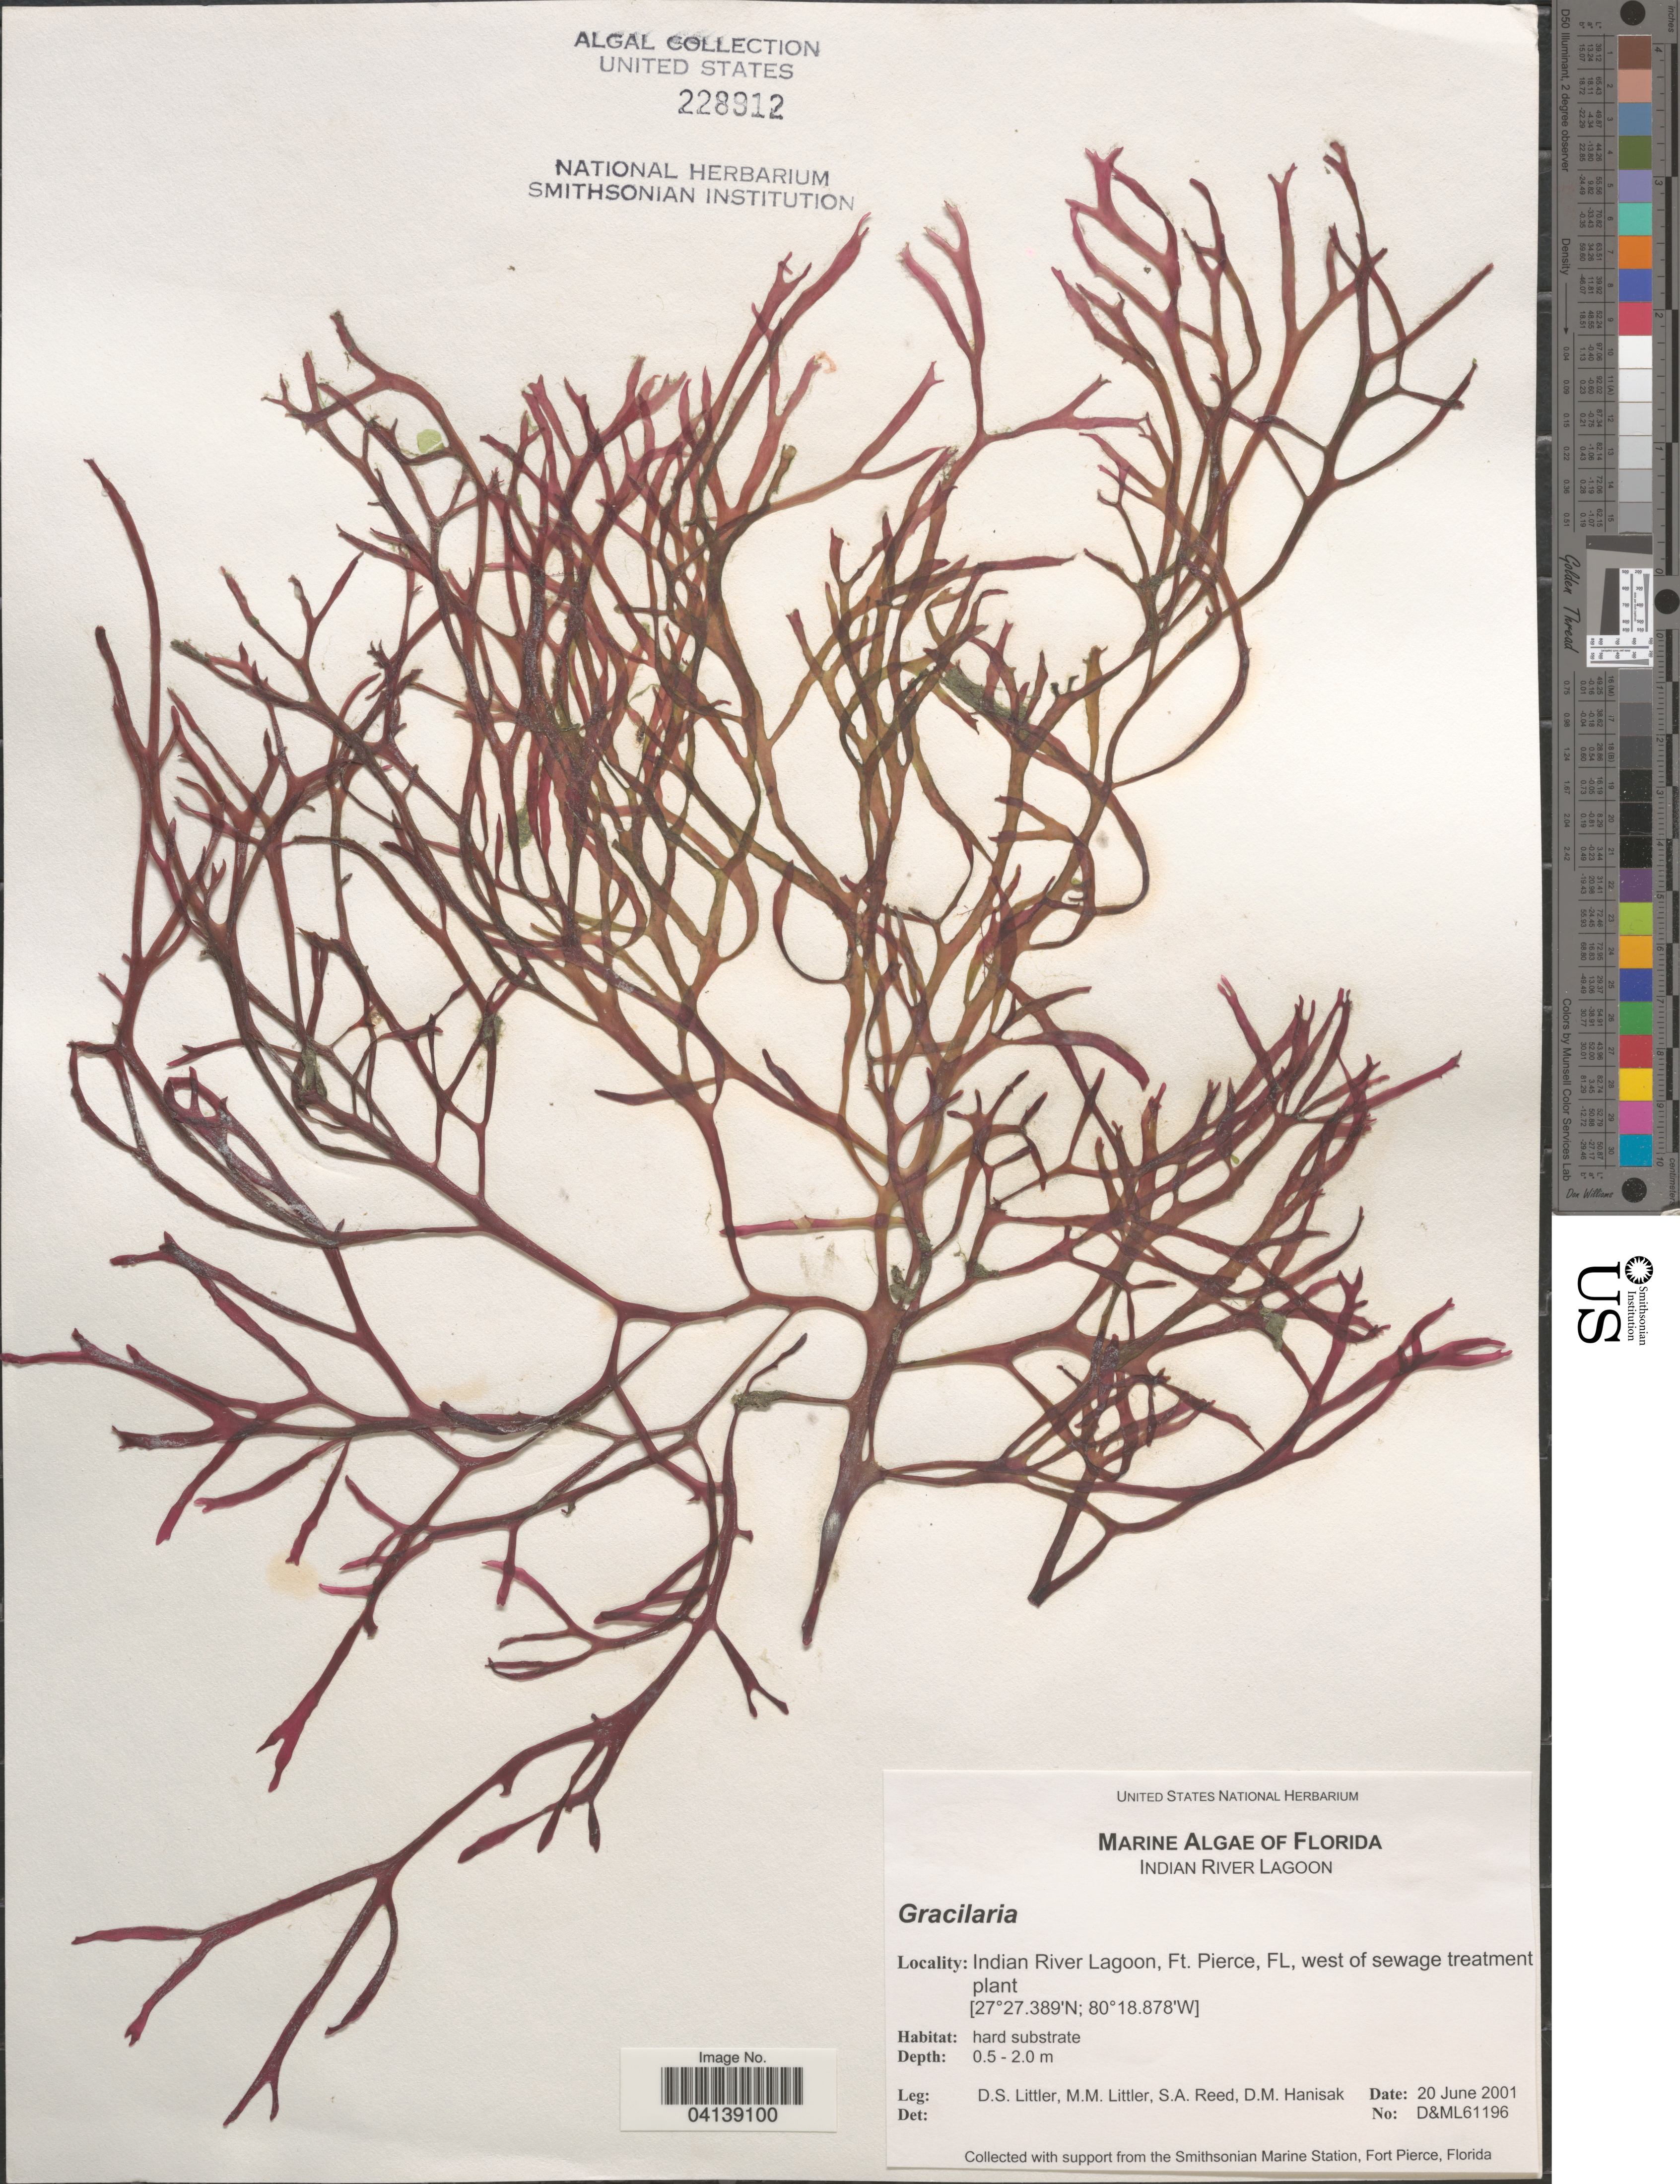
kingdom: Plantae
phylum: Rhodophyta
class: Florideophyceae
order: Gracilariales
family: Gracilariaceae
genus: Gracilaria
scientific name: Gracilaria sp.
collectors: D. S. Littler, S. Reed & M. Hanisak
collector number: D&ML61196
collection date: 2001-06-20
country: United States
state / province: Florida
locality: Indian River Lagoon, Ft. Pierce, west of sewage treatment plant.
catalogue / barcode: US 228912